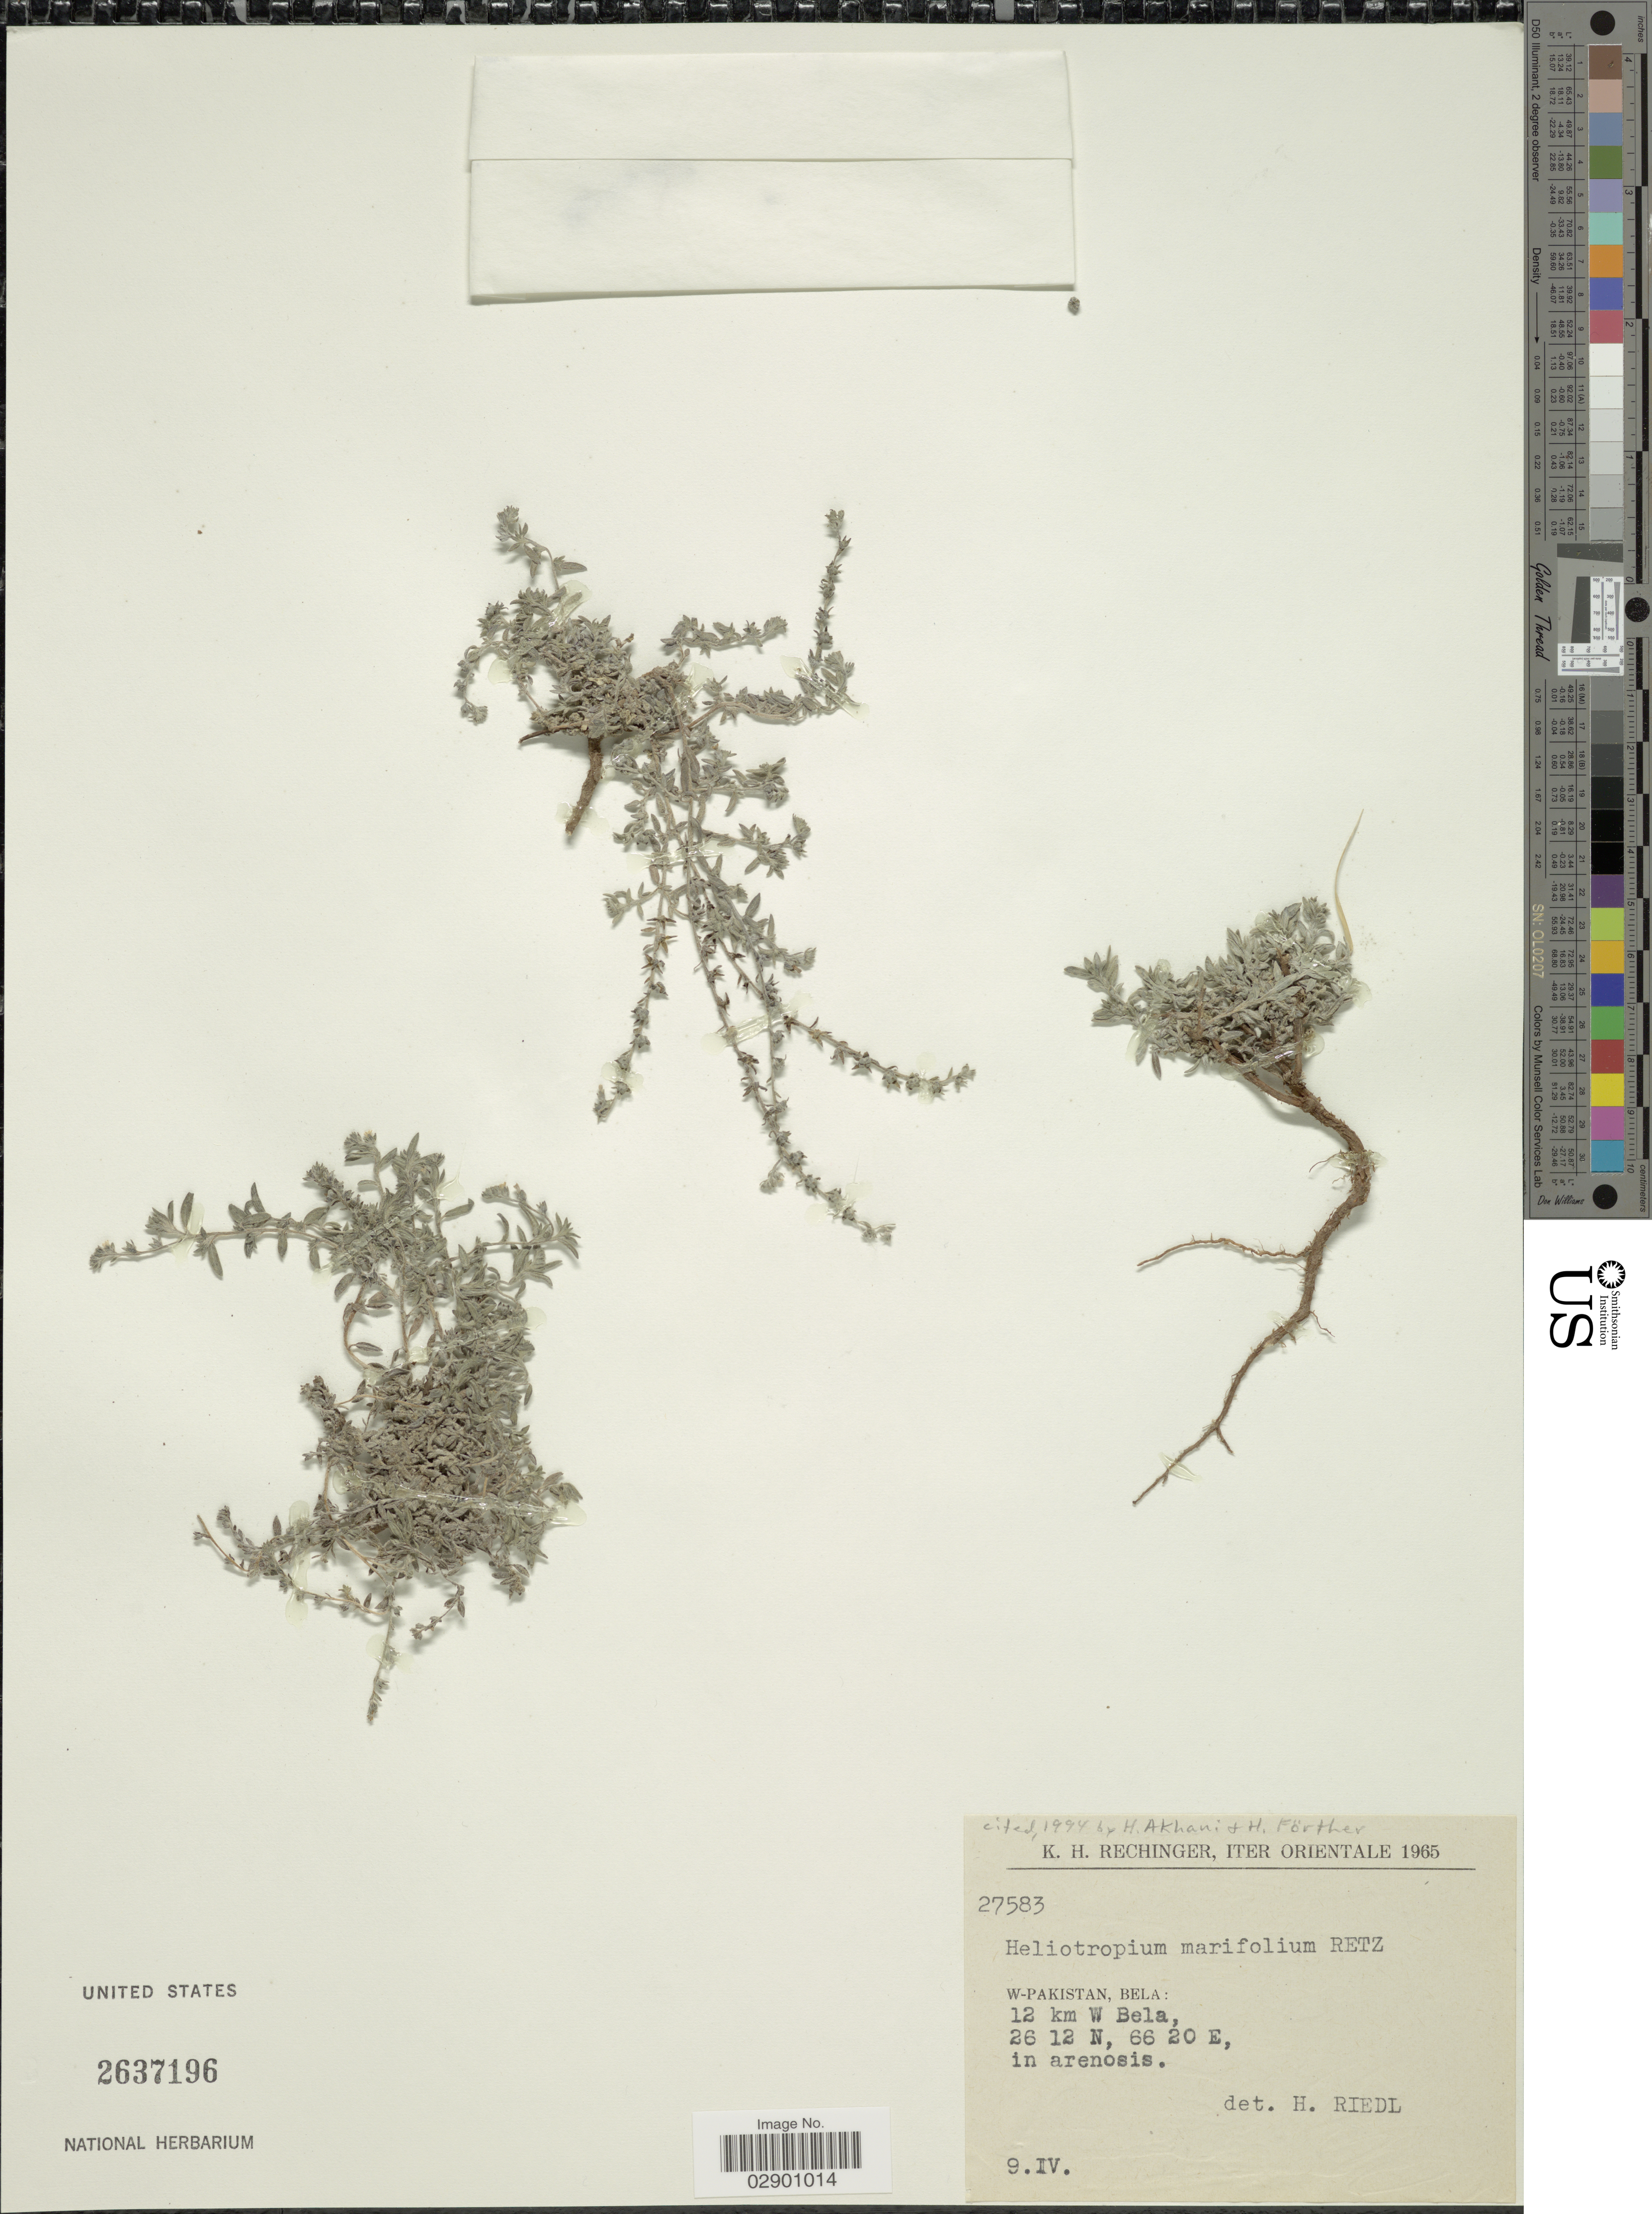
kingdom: Plantae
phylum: Tracheophyta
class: Magnoliopsida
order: Boraginales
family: Heliotropiaceae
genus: Heliotropium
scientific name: Heliotropium marifolium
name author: J. Koenig ex Retz.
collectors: K. H. Rechinger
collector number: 27583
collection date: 1965-04-09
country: Pakistan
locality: Orientale. W-Pakistan, Bela: 12 km W Bela.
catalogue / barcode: US 2637196